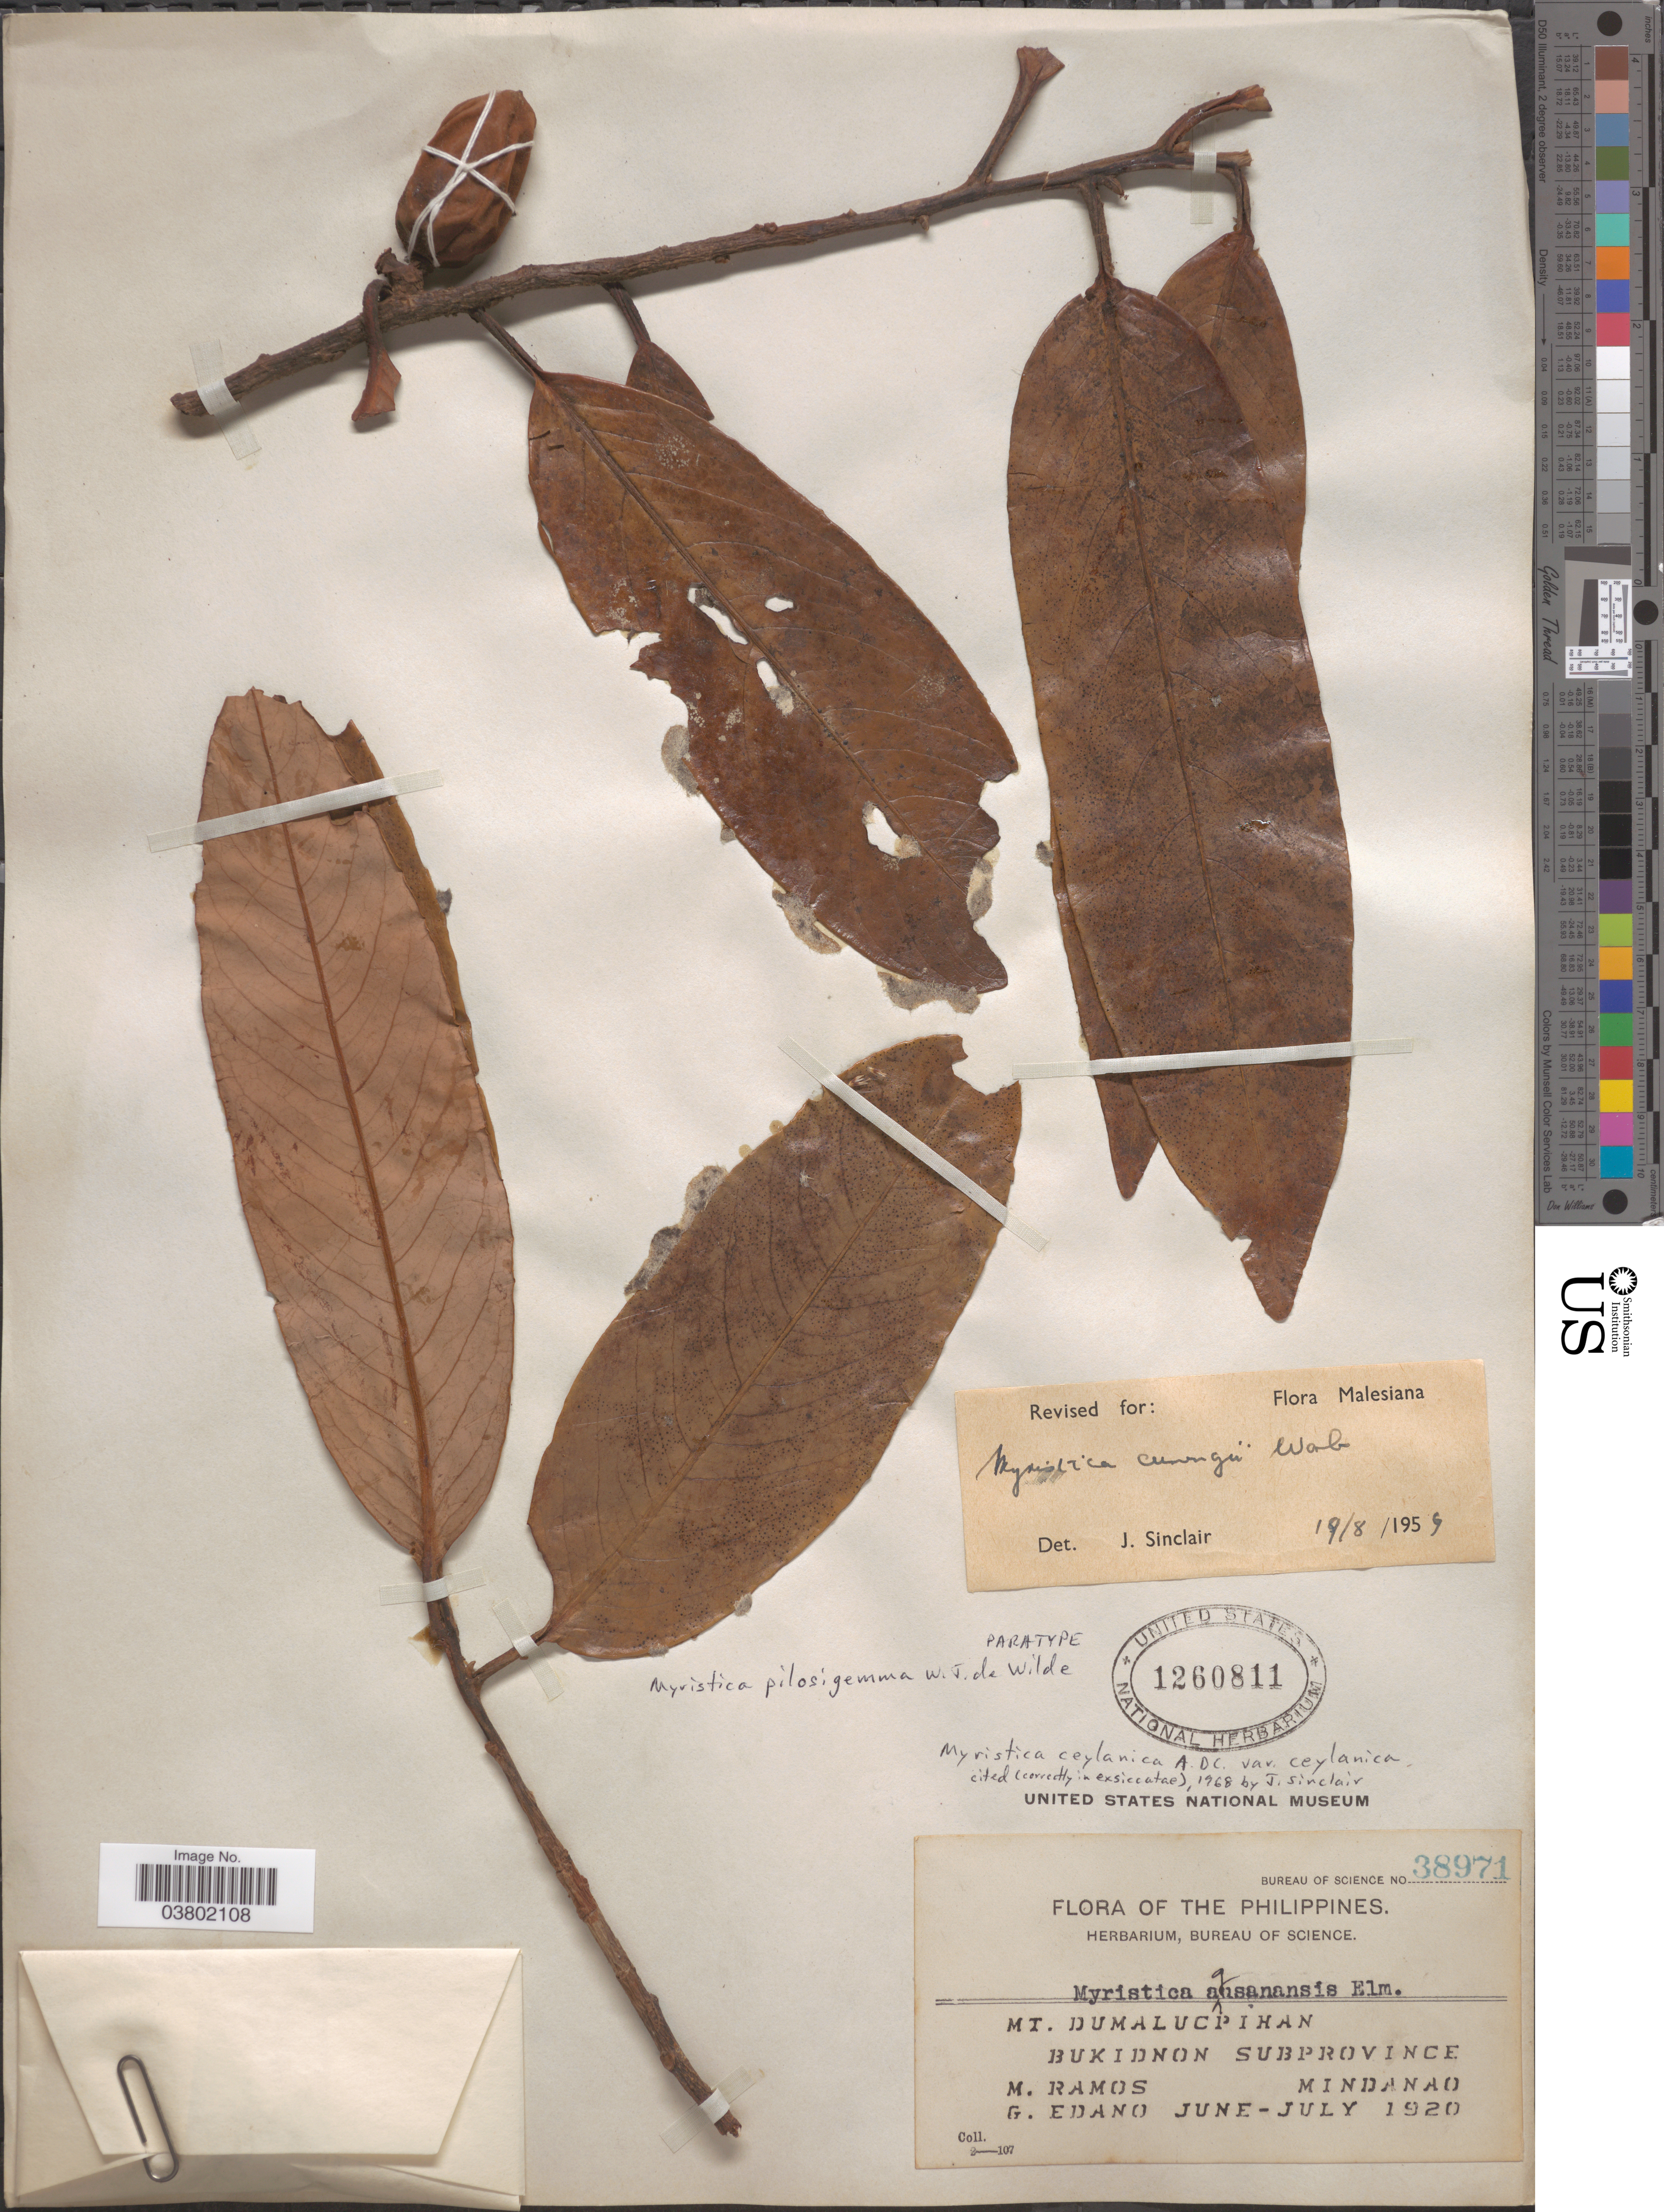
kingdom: Plantae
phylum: Tracheophyta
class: Magnoliopsida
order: Magnoliales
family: Myristicaceae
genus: Myristica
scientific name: Myristica pilosigemma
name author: W.J. de Wilde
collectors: M. Ramos & G. Edaño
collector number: Bureau of Science 38971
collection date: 1920-06/1920-07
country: Philippines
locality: Mt. Dumalucpihan, Bukidnon Subprovince, Mindanao.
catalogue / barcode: US 1260811